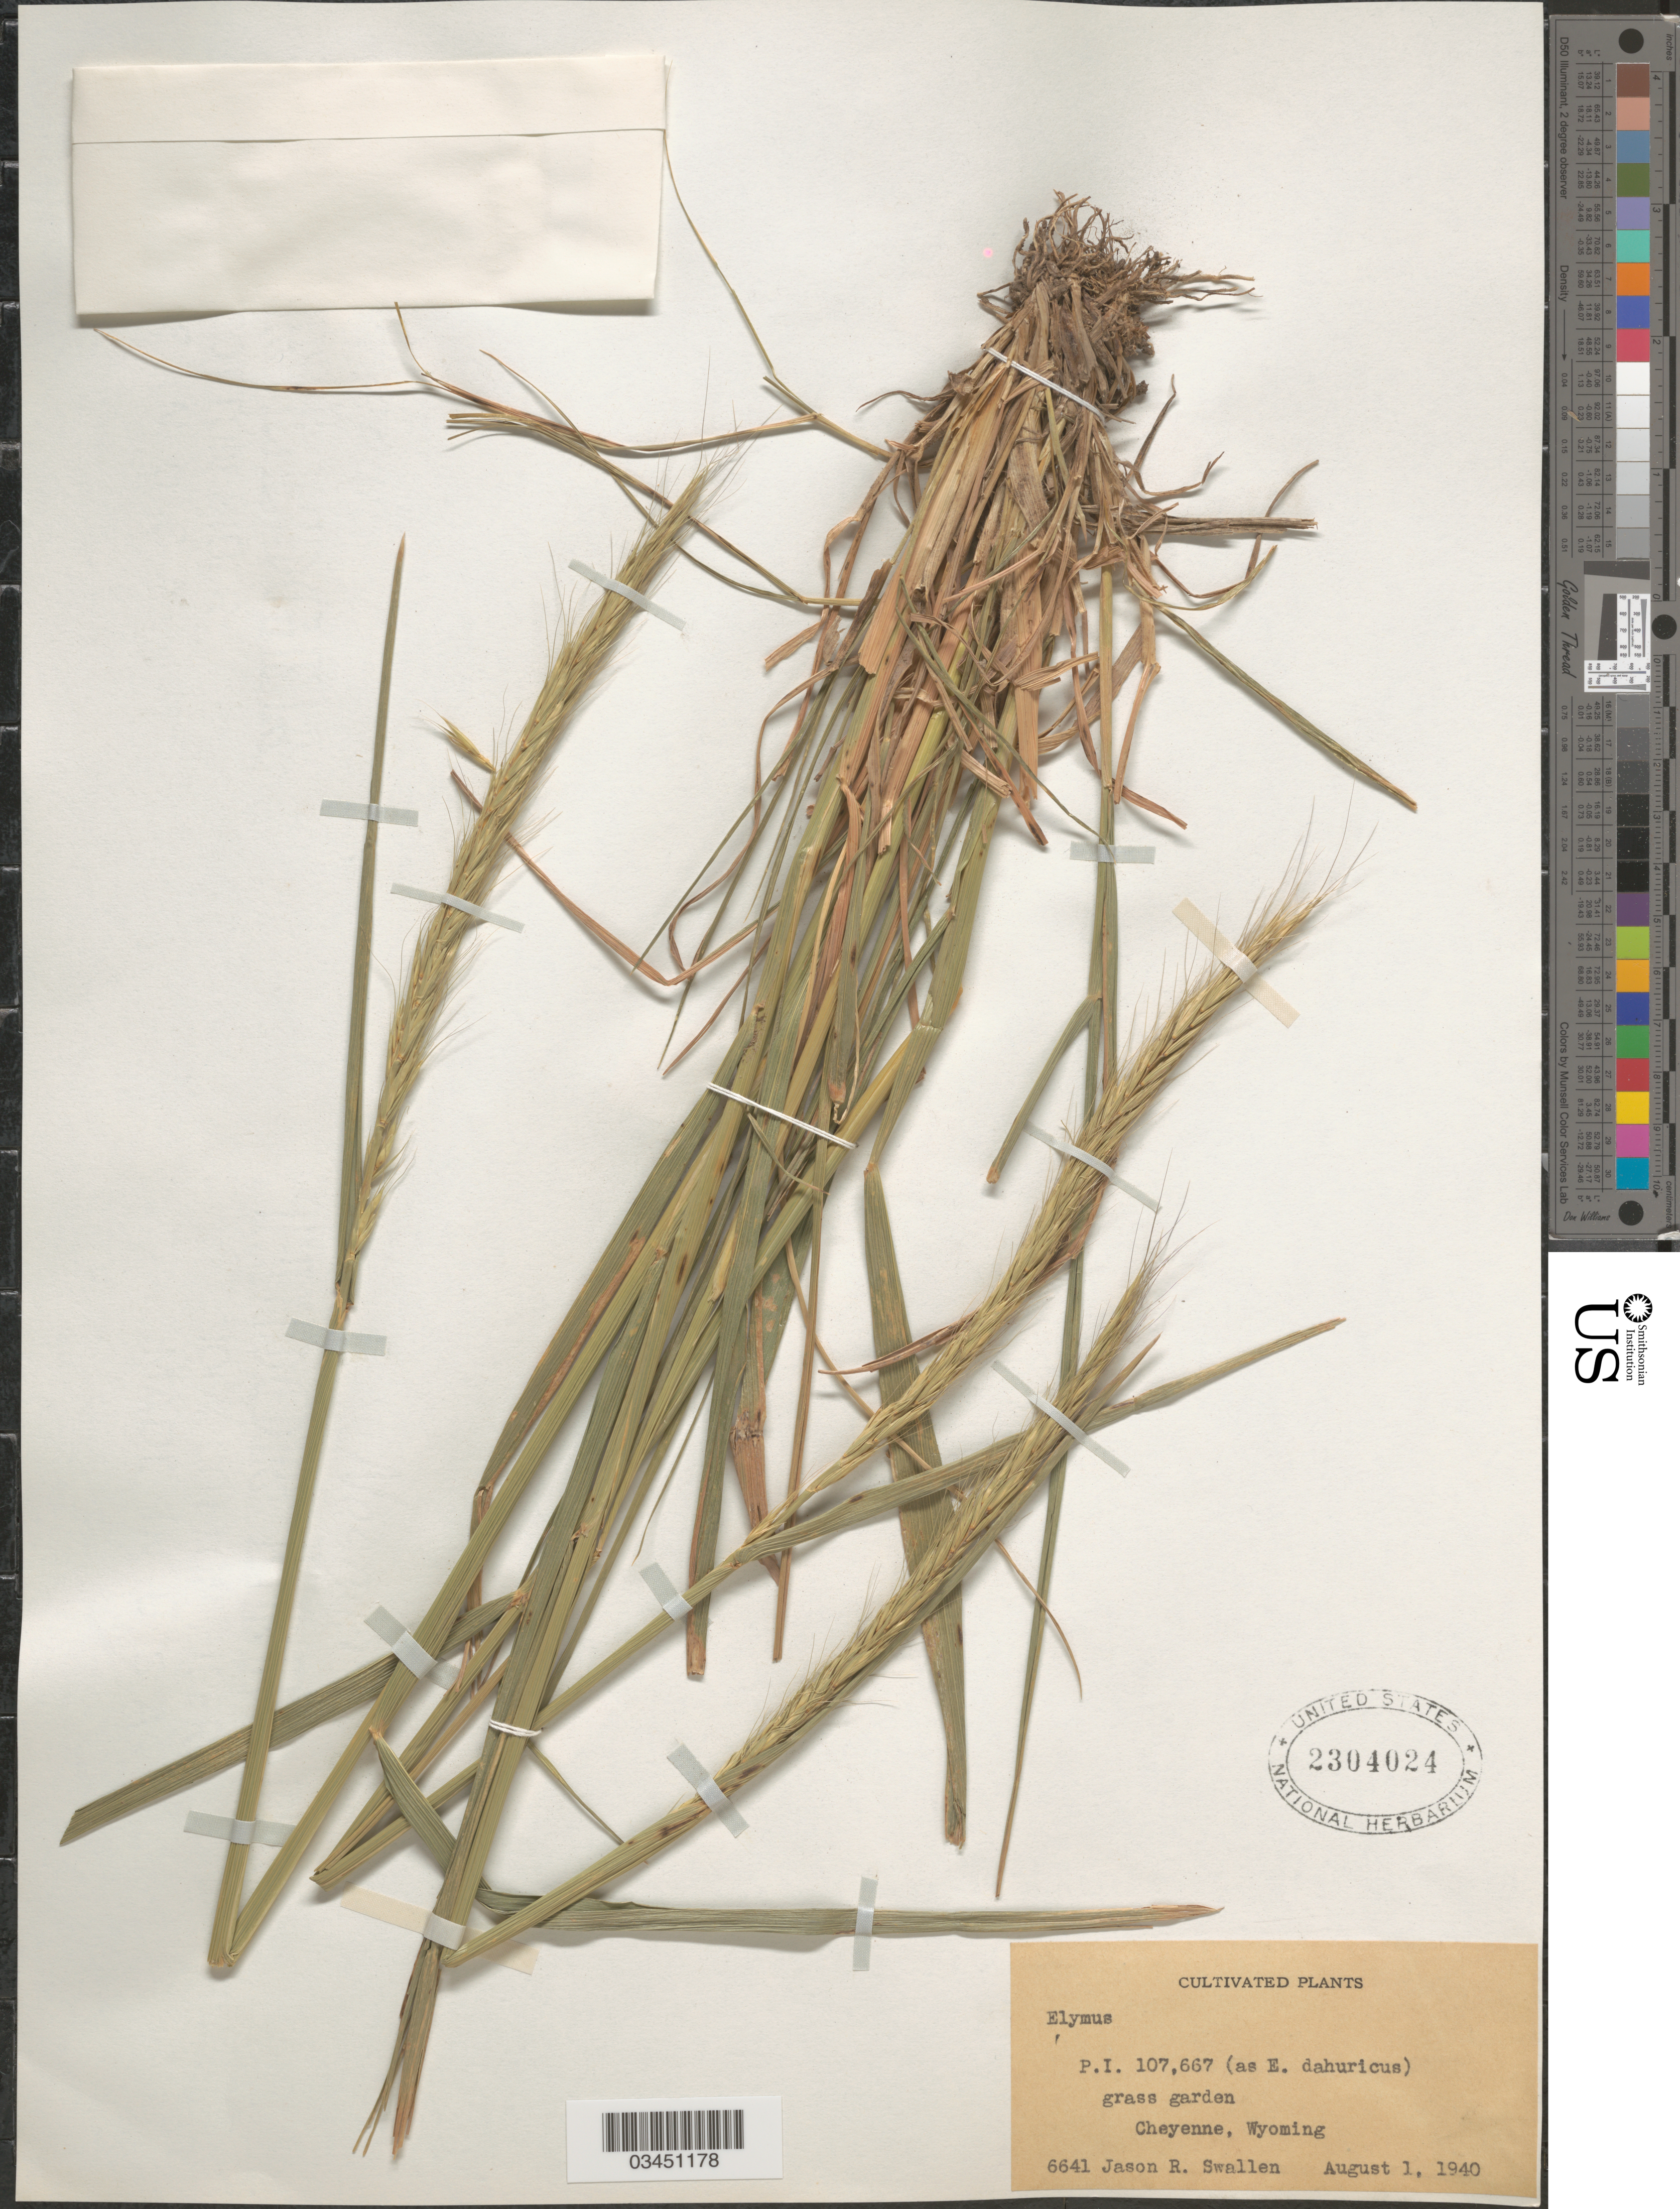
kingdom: Plantae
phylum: Tracheophyta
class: Liliopsida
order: Poales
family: Poaceae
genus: Elymus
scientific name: Elymus sp.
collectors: J. R. Swallen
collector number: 6641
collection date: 1940-08-01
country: United States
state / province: Wyoming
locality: Grass garden. Cheyenne.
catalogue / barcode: US 2304024